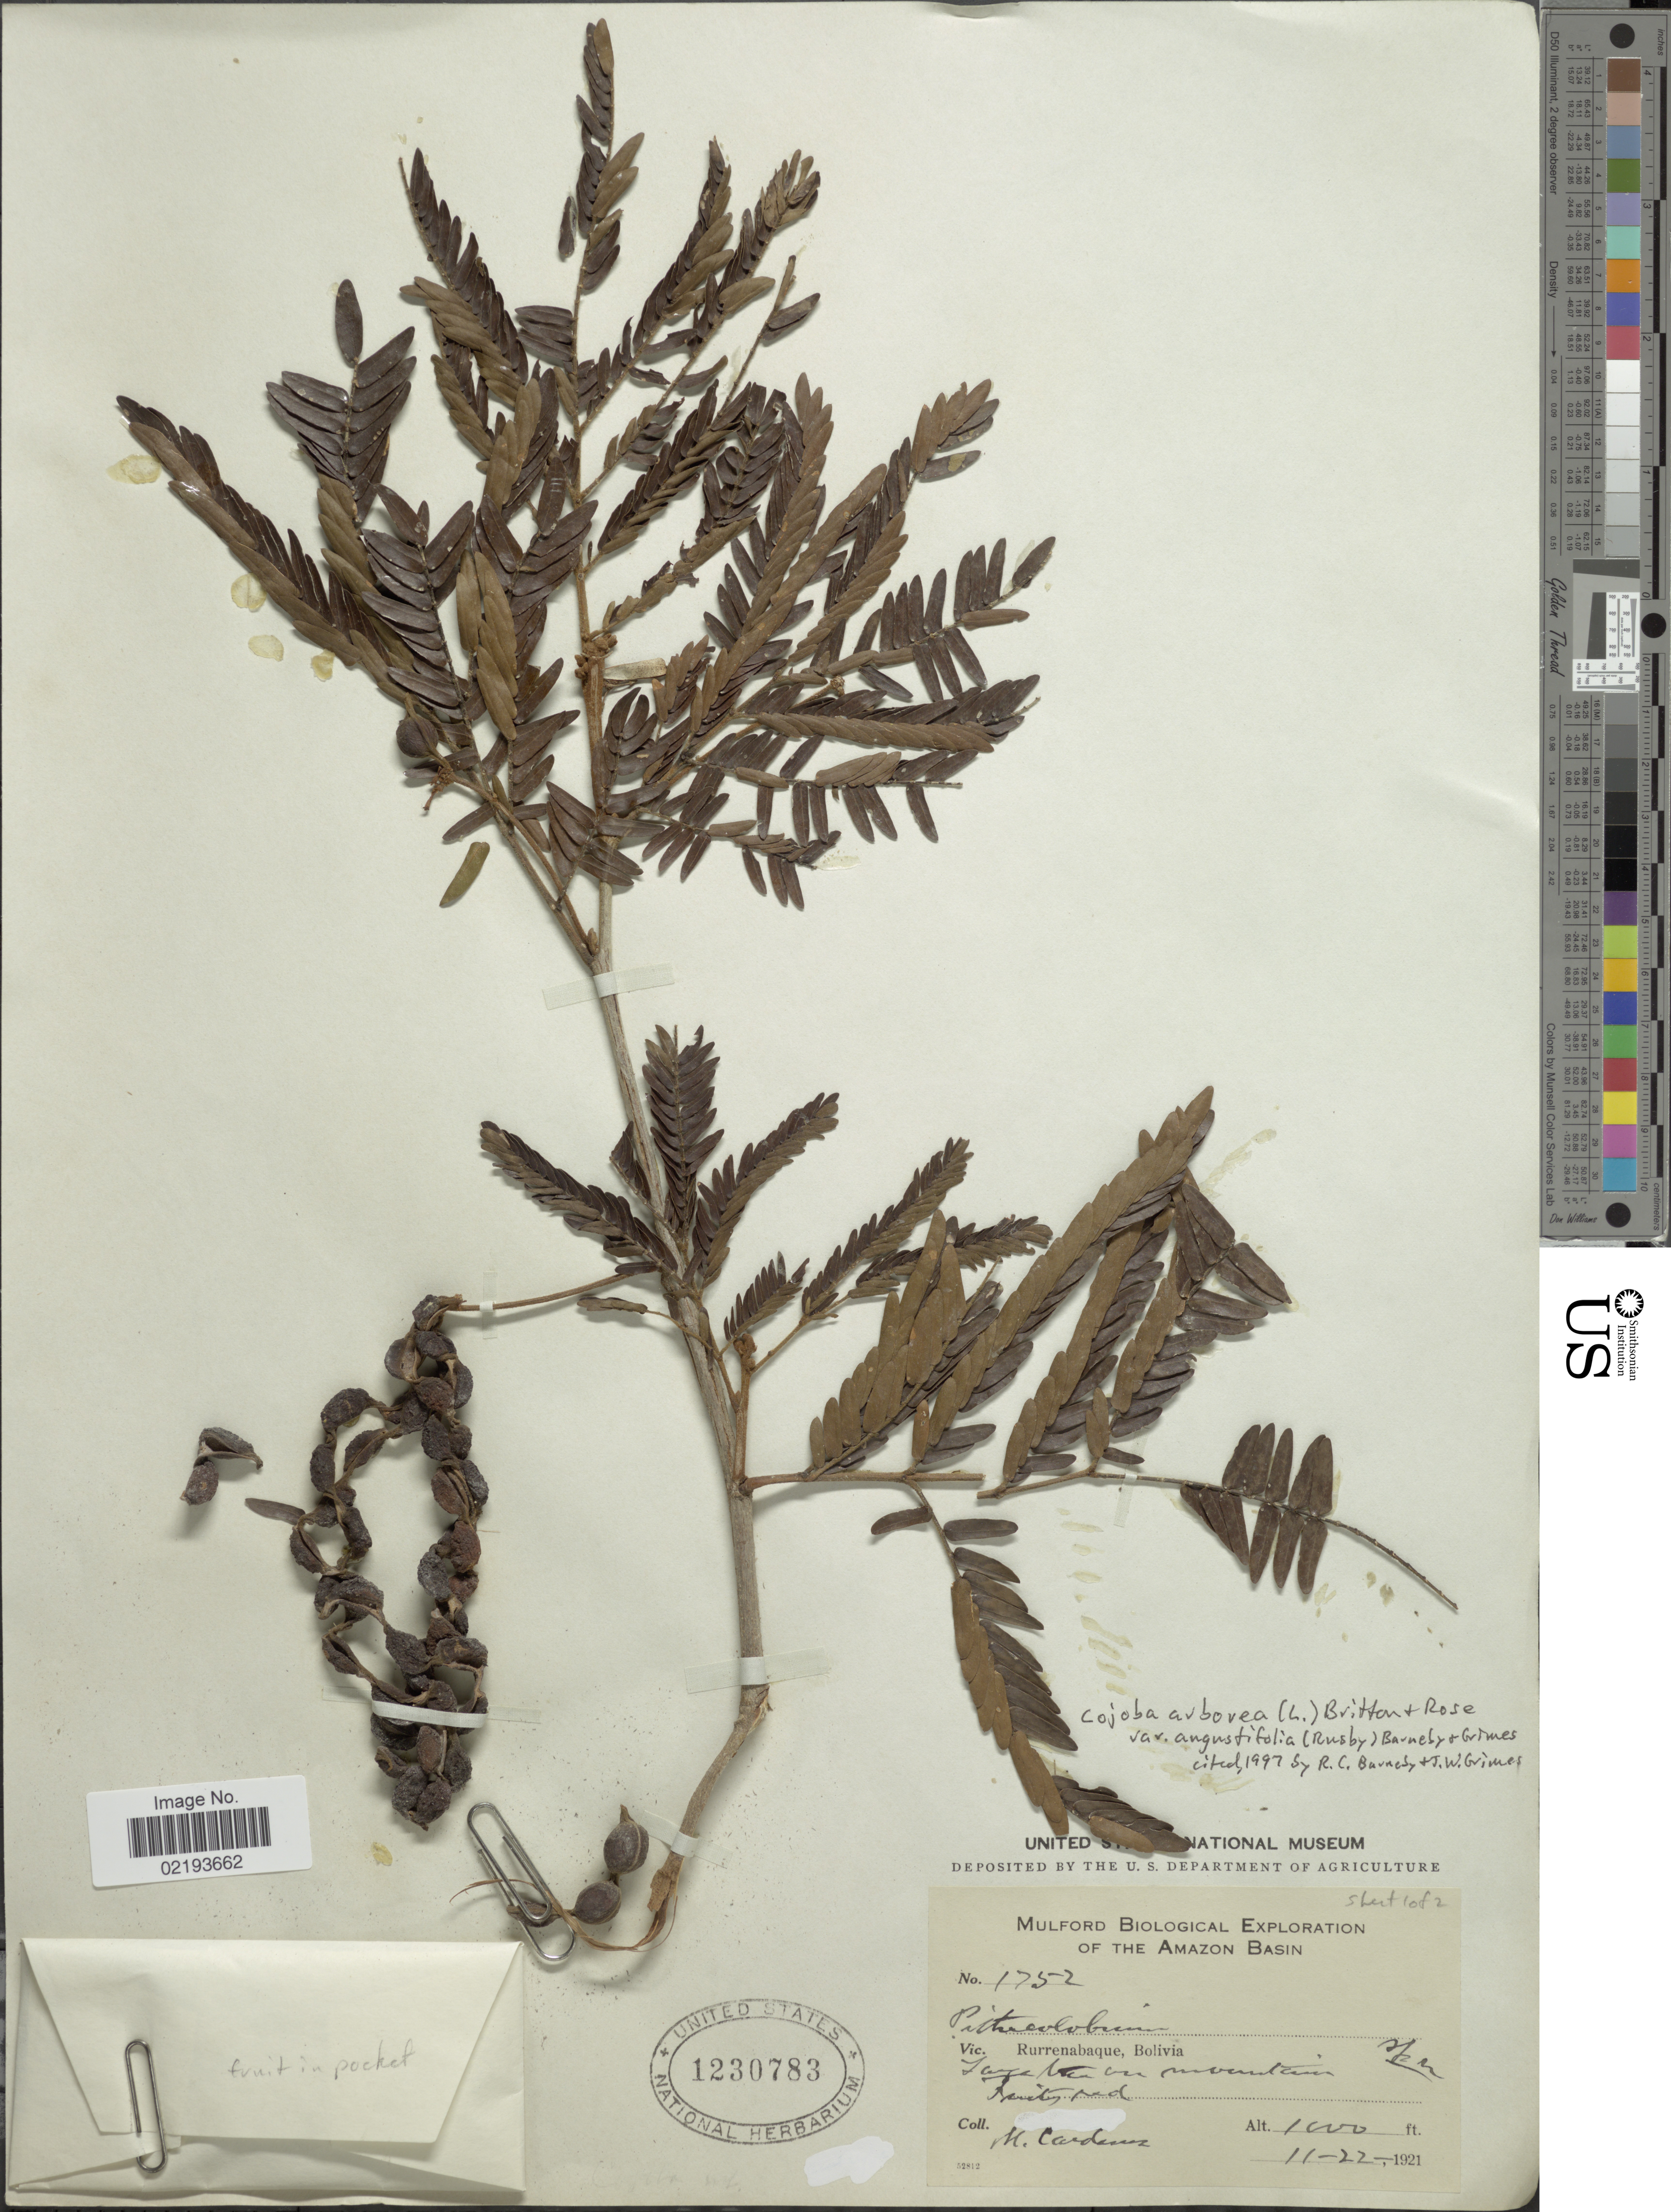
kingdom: Plantae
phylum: Tracheophyta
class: Magnoliopsida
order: Fabales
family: Fabaceae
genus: Cojoba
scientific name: Cojoba arborea var. angustifolia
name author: (Rusby) Barneby & J.W. Grimes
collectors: M. Cárdenas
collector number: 1752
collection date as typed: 11-22-1921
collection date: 1921-11-22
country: Bolivia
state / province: Beni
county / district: José Ballivián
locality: Rurrenabaque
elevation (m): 305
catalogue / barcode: US 1230783